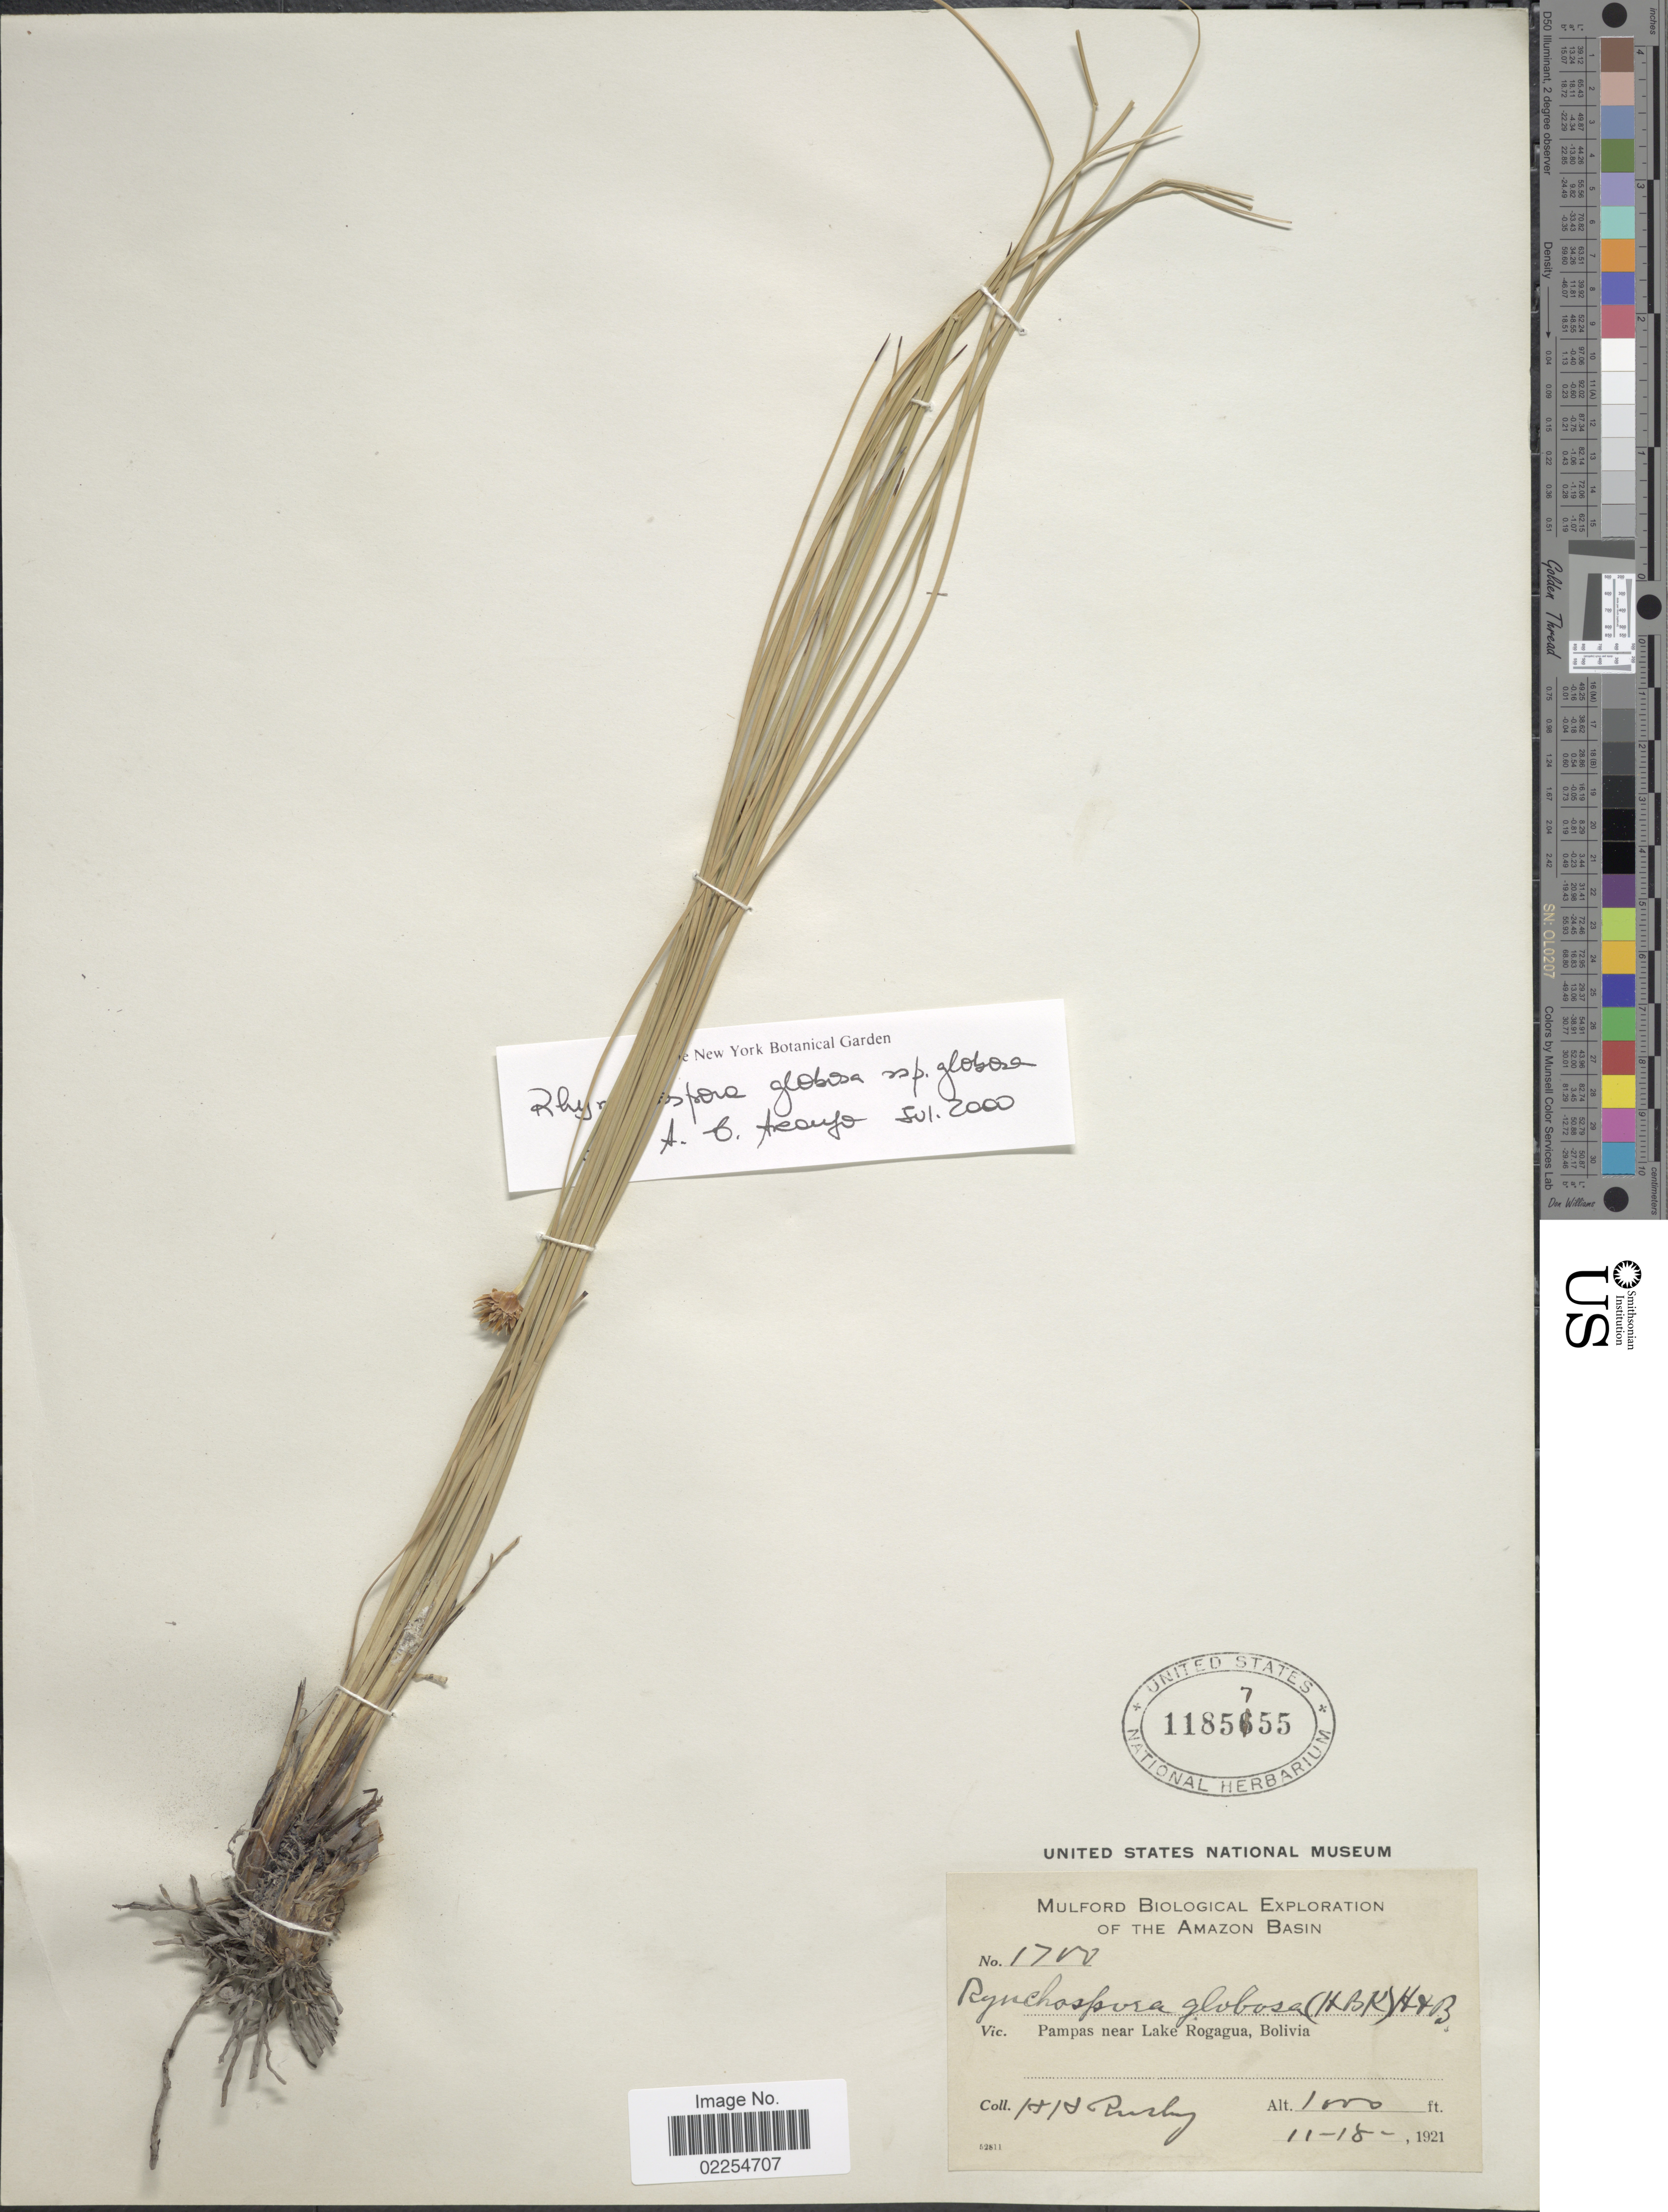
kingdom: Plantae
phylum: Tracheophyta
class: Liliopsida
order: Poales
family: Cyperaceae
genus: Rhynchospora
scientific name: Rhynchospora globosa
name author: (Kunth) Roem. & Schult.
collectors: H. H. Rusby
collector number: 1700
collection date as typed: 11-18-1921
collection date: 1921-11-18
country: Bolivia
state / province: Beni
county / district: José Ballivián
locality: Pampas near Lake Rogagua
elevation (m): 305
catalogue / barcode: US 1185755